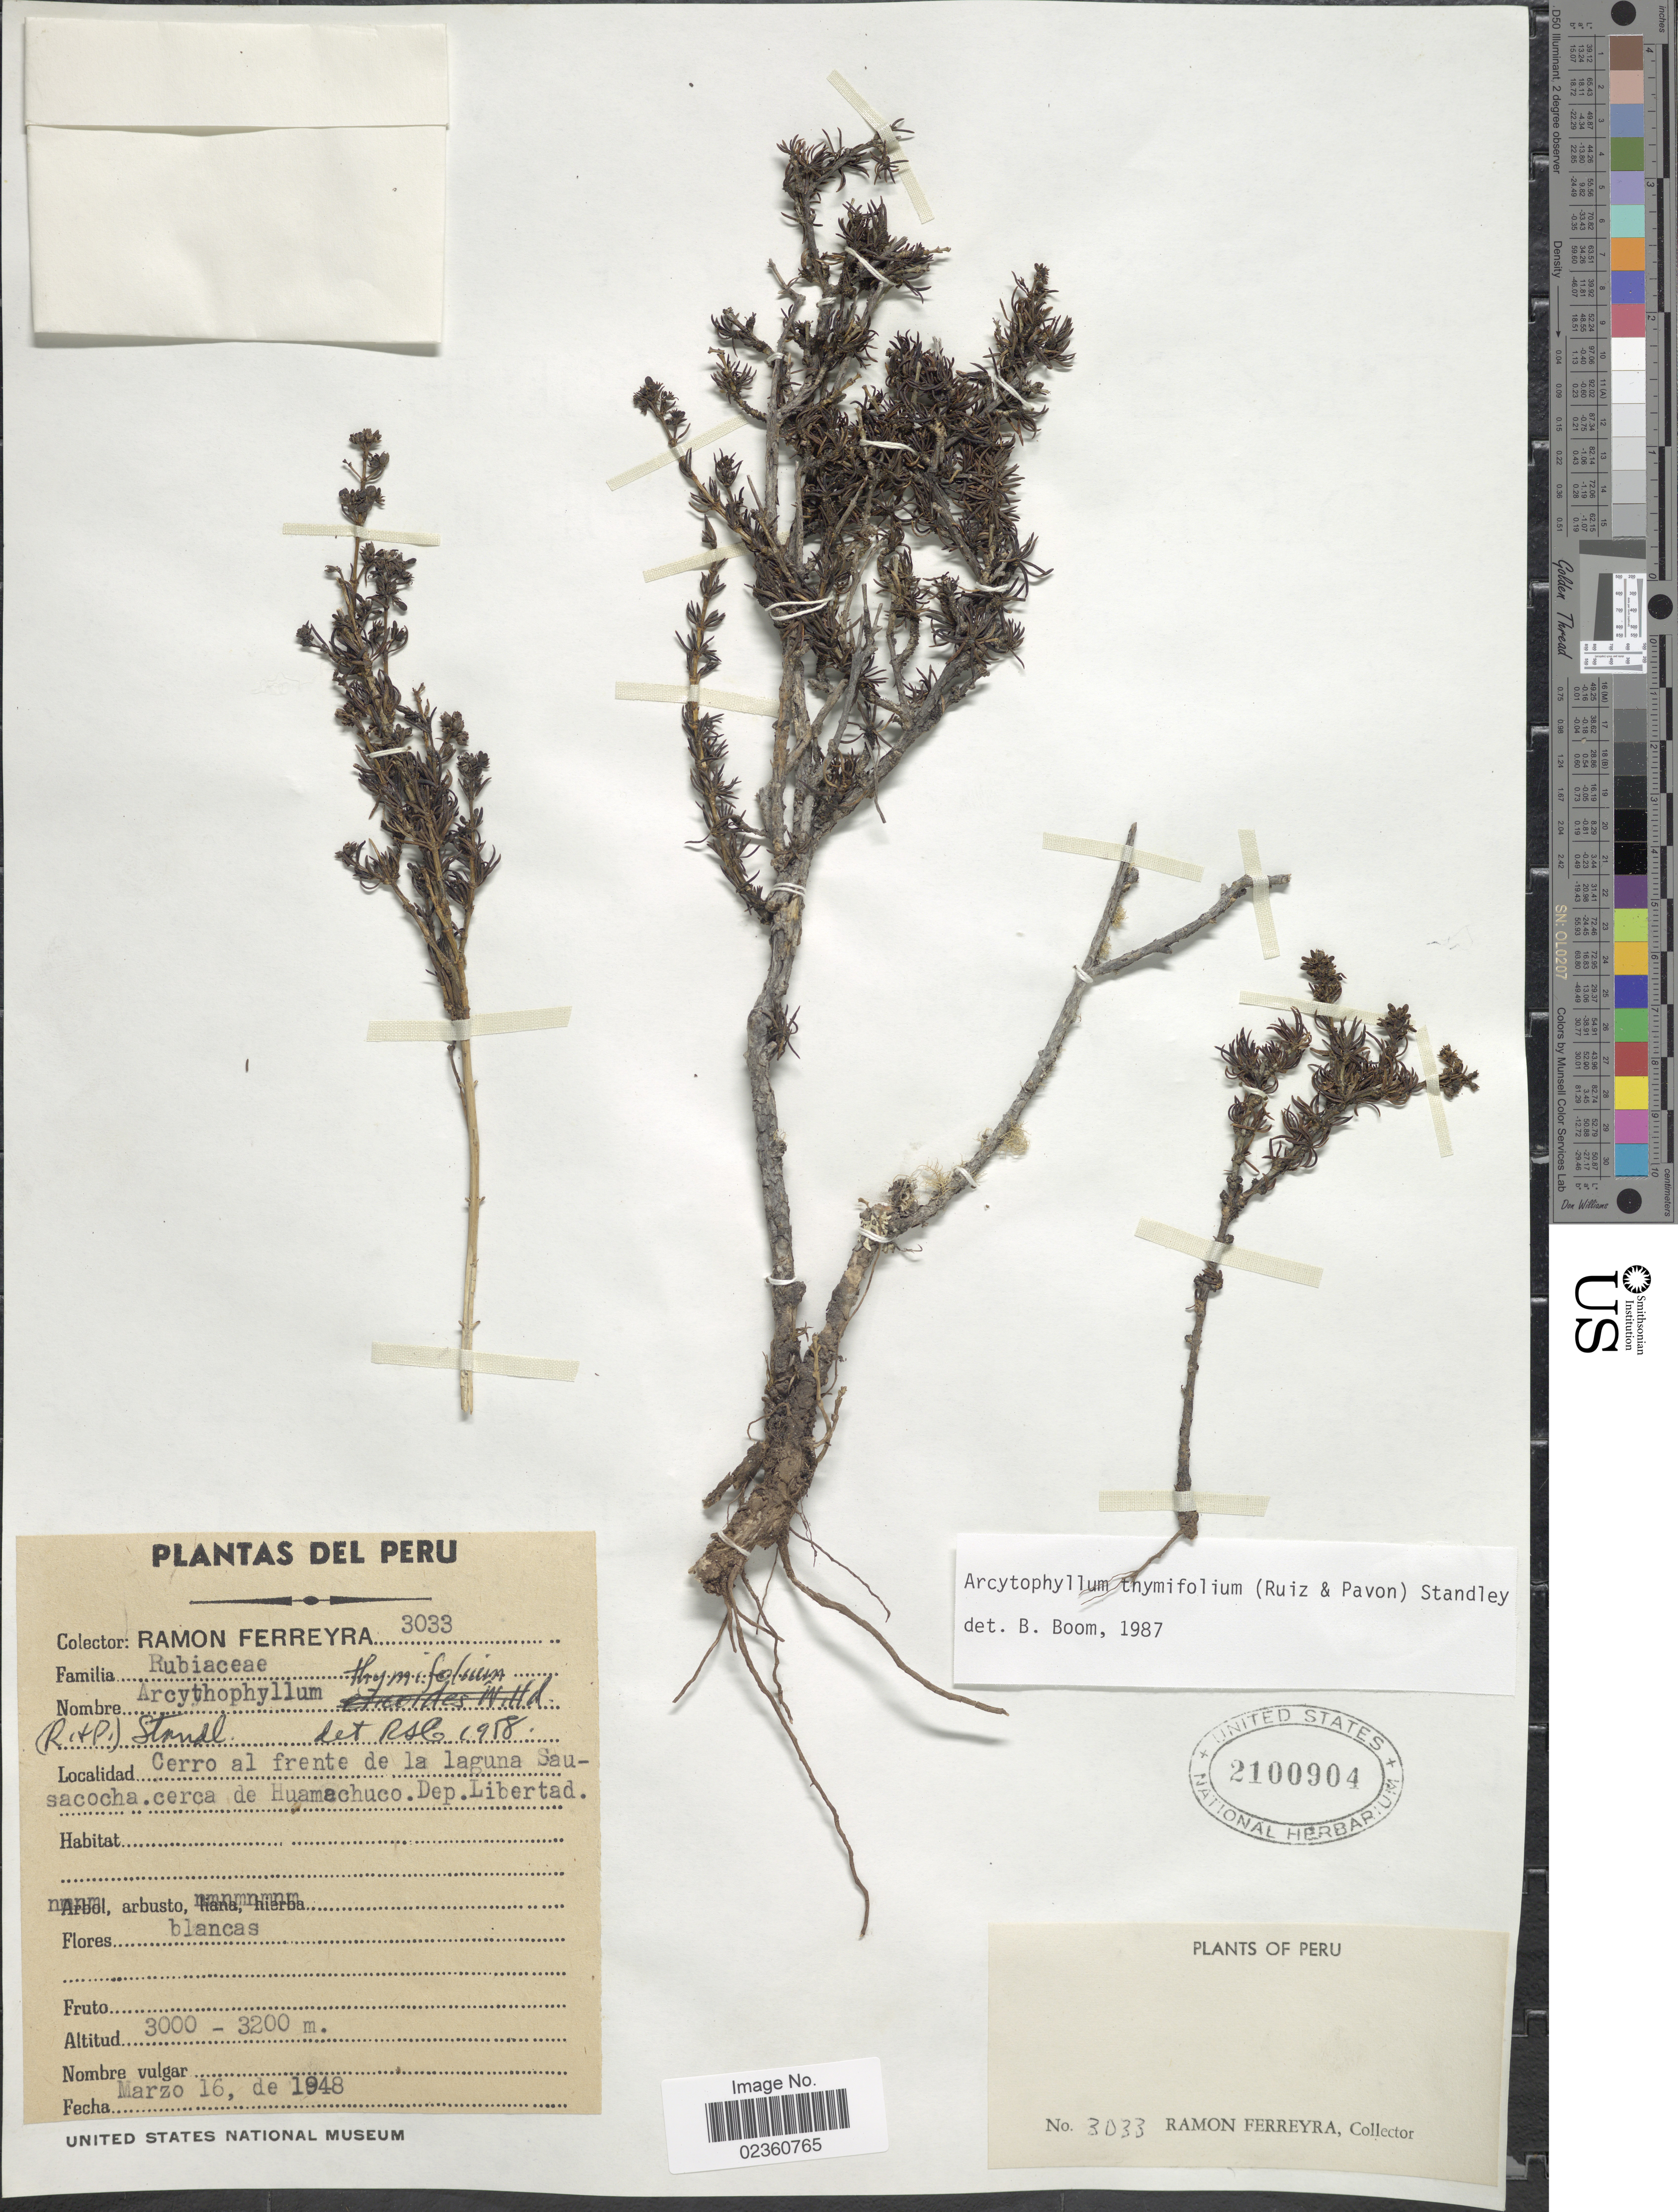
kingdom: Plantae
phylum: Tracheophyta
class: Magnoliopsida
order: Gentianales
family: Rubiaceae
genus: Arcytophyllum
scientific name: Arcytophyllum thymifolium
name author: (Ruiz & Pav.) Standl.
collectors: R. A. Ferreyra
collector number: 3033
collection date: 1948-03-16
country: Peru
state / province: La Libertad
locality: Cerro al frente de la laguna Sausasocha cerca de Huamachucho. Dep Libertad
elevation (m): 3000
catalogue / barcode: US 2100904